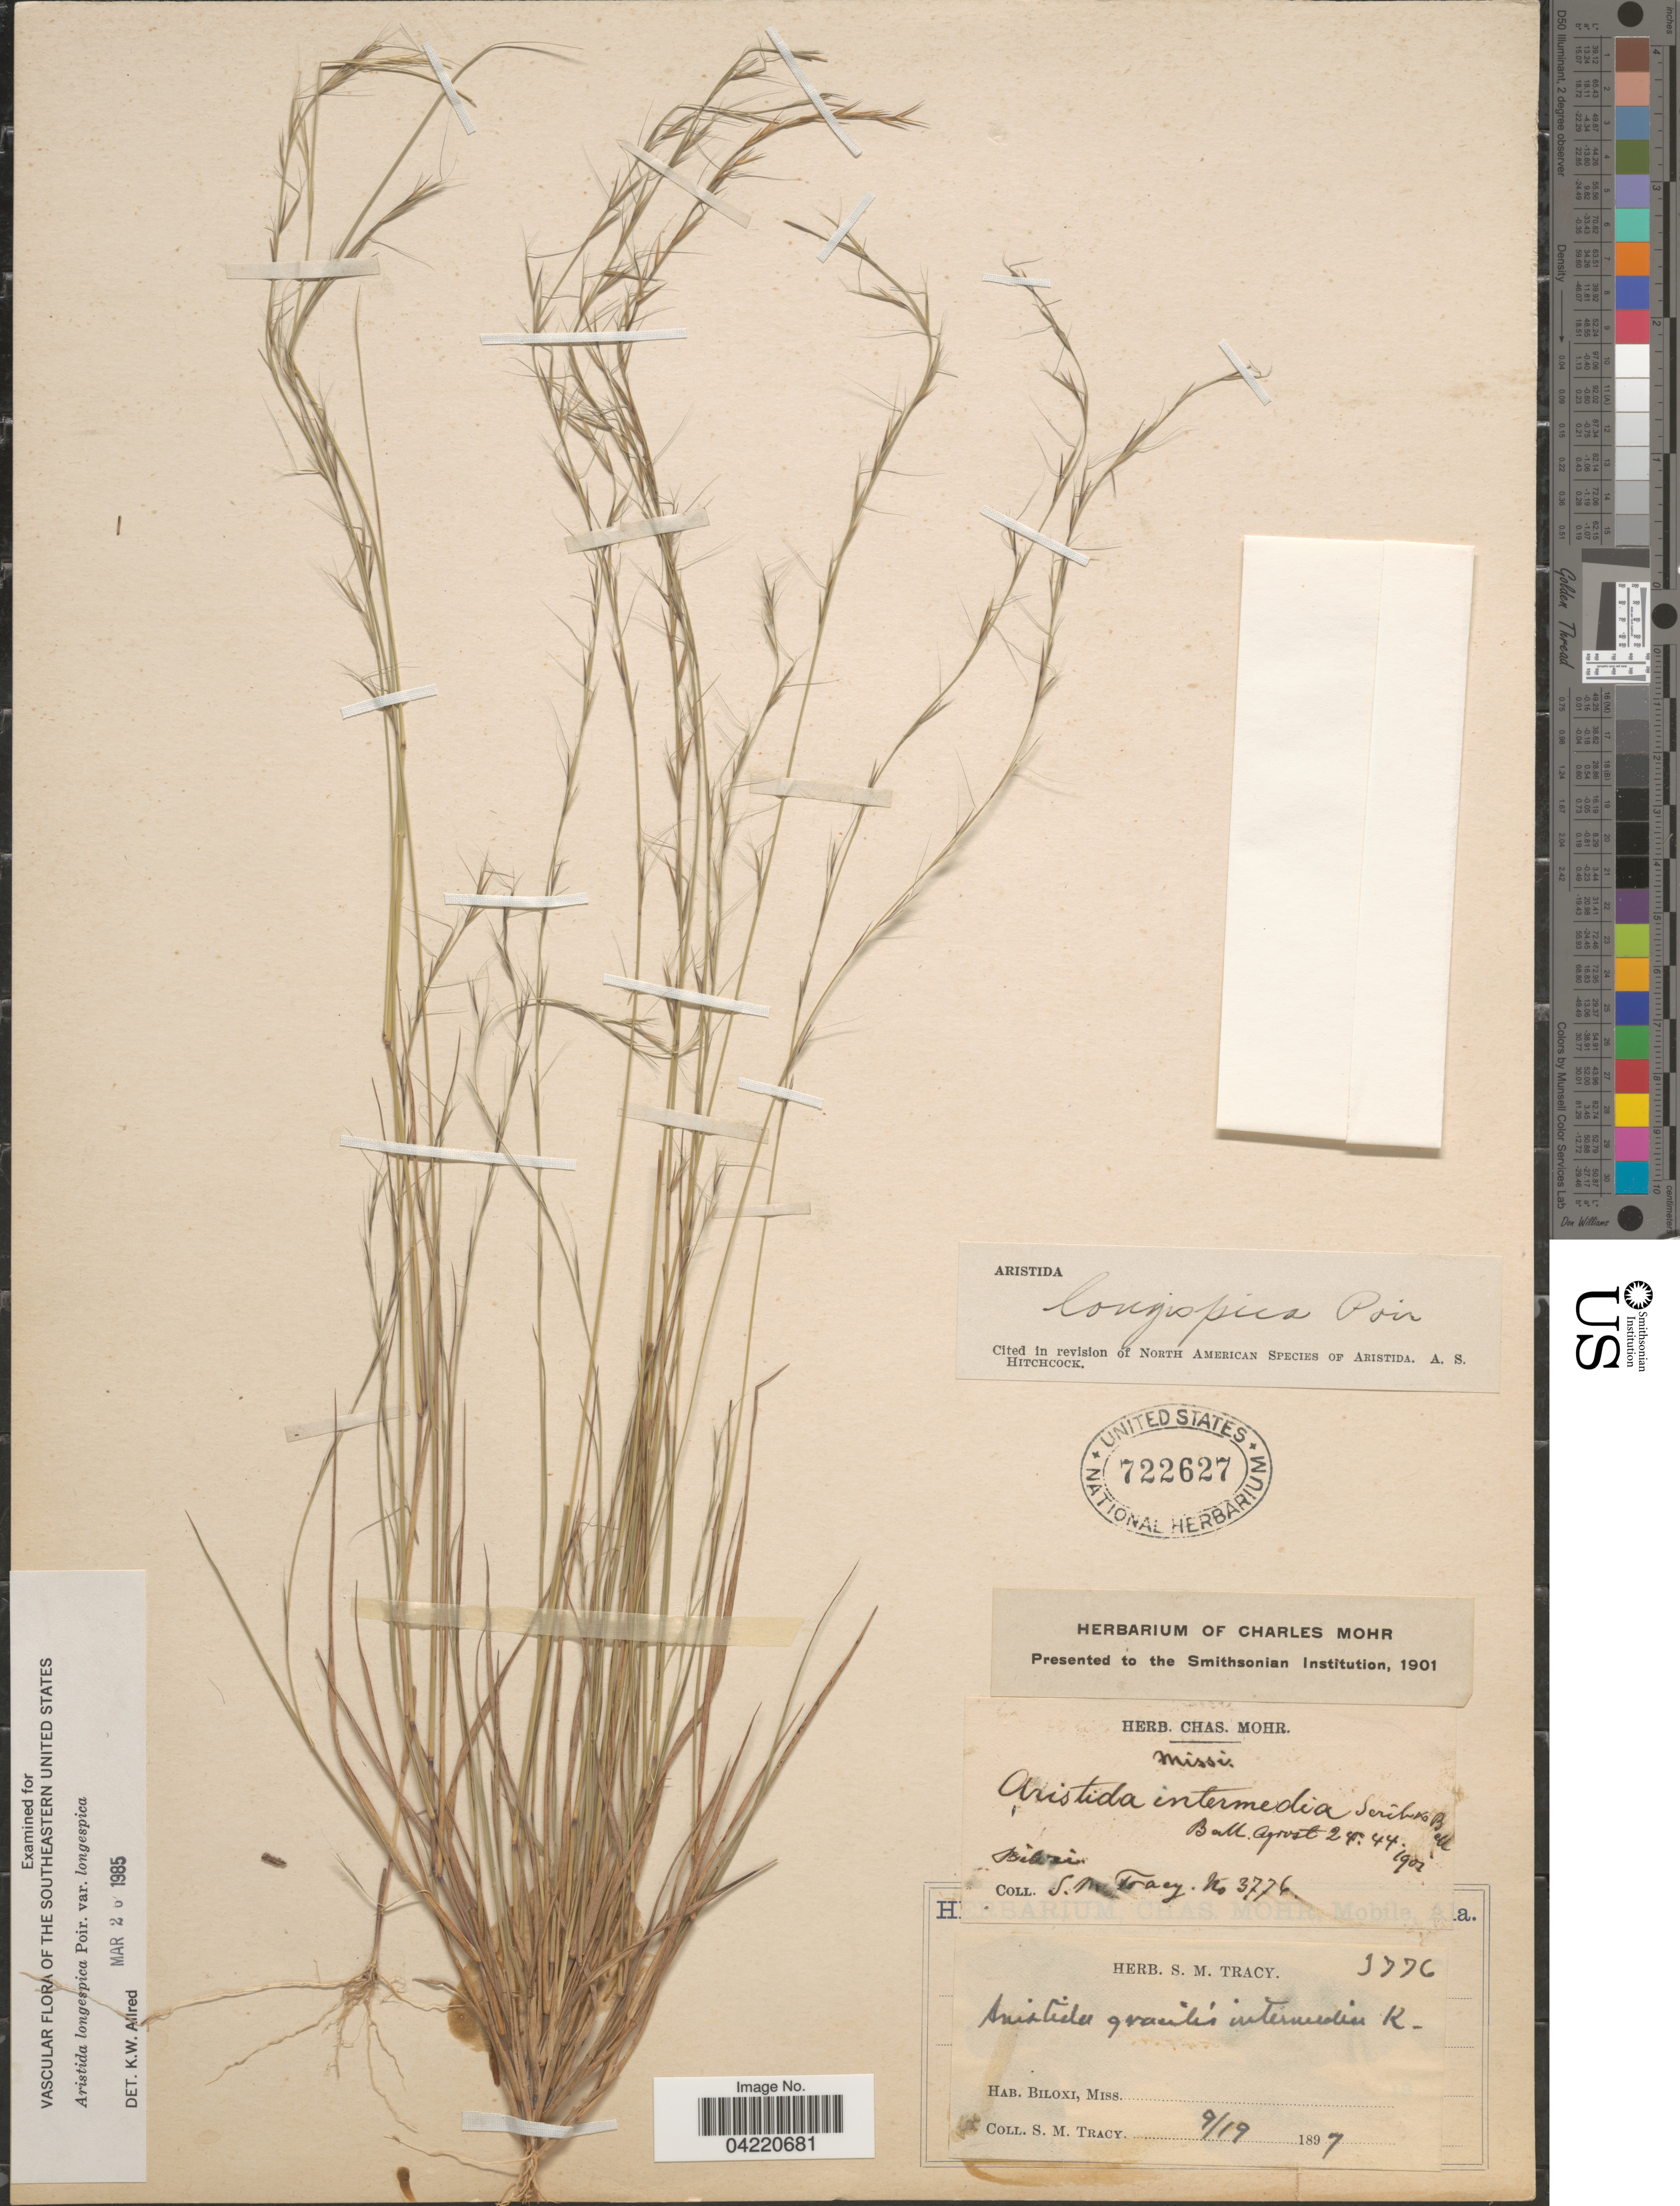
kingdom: Plantae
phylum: Tracheophyta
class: Liliopsida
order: Poales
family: Poaceae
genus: Aristida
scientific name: Aristida longespica var. longespica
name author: Poir.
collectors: S. M. Tracy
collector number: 3776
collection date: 1897-09-19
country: United States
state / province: Mississippi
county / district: Harrison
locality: Biloxi.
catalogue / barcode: US 722627